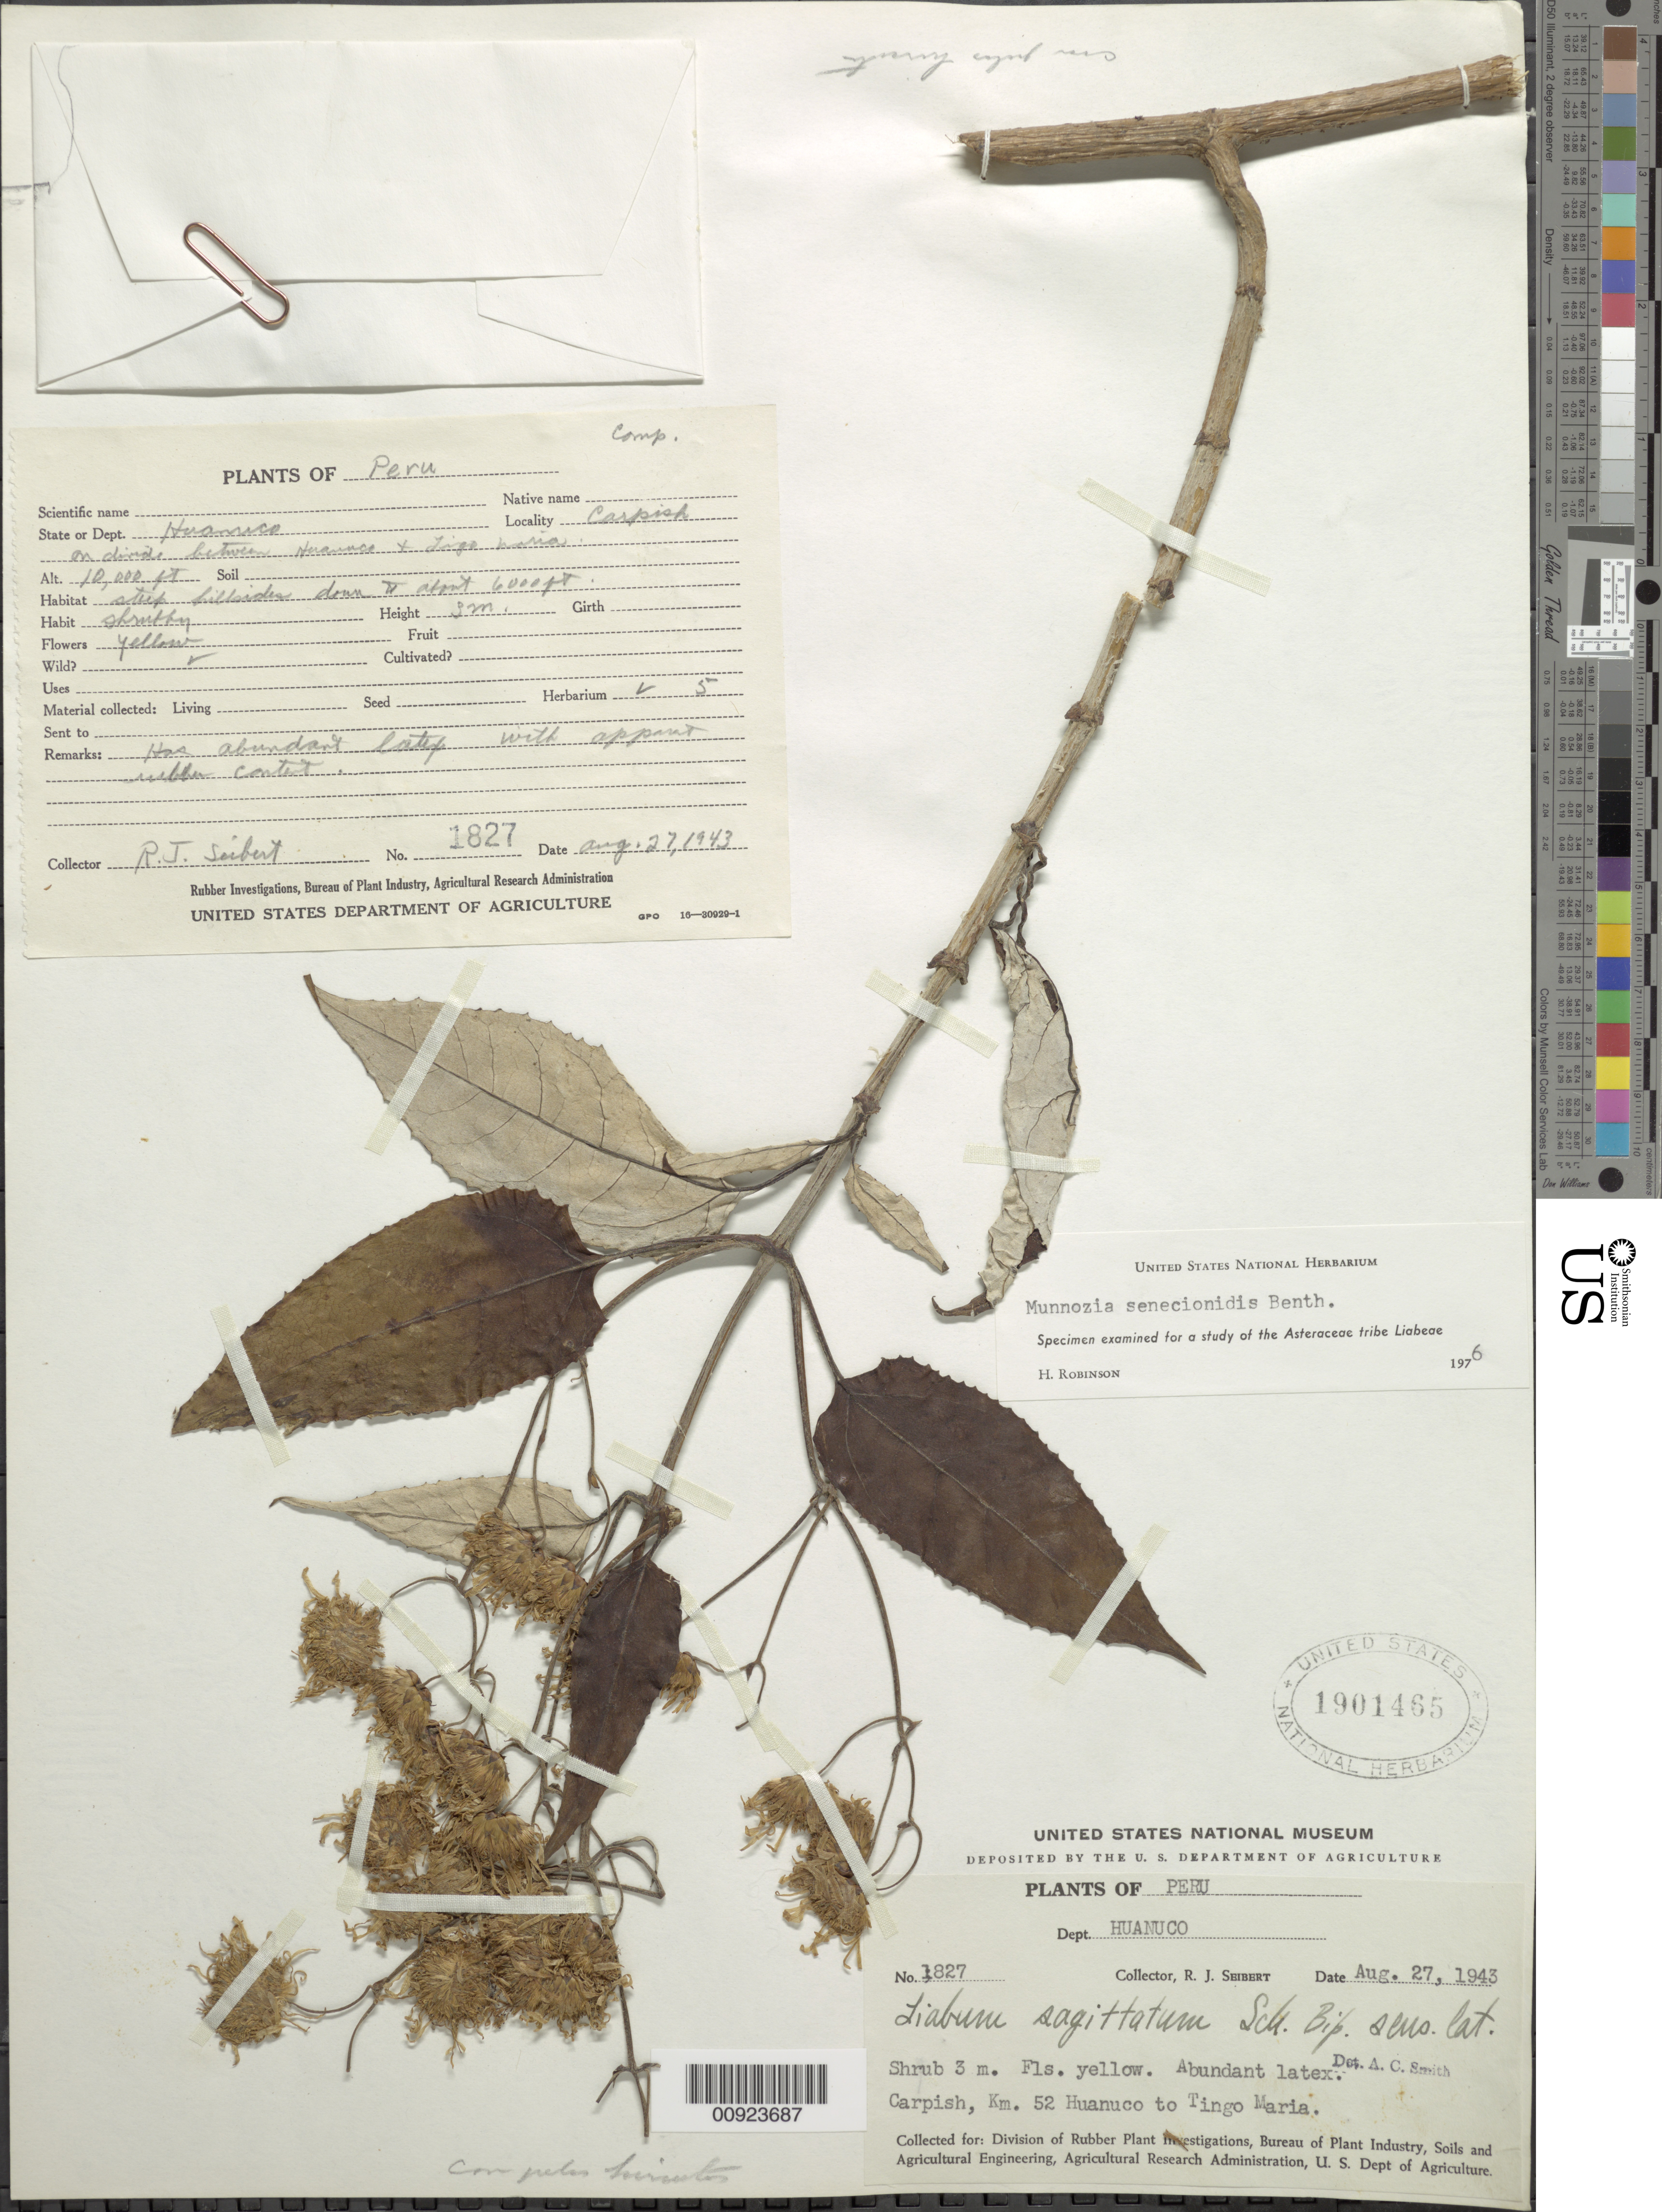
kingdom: Plantae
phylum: Tracheophyta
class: Magnoliopsida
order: Asterales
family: Asteraceae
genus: Munnozia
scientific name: Munnozia oxyphylla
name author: (Cuatrec.) H. Rob. & Brettell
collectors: R. J. Seibert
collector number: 1827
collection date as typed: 27 August 1943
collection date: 1943-08-27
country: Peru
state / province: Huánuco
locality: Carpish, km 52, Huanco to Tingo Maria; on divide between Huanco and Tigo Maria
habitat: Steep hillside downt o about 6000 ft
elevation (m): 3048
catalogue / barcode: US 1901465